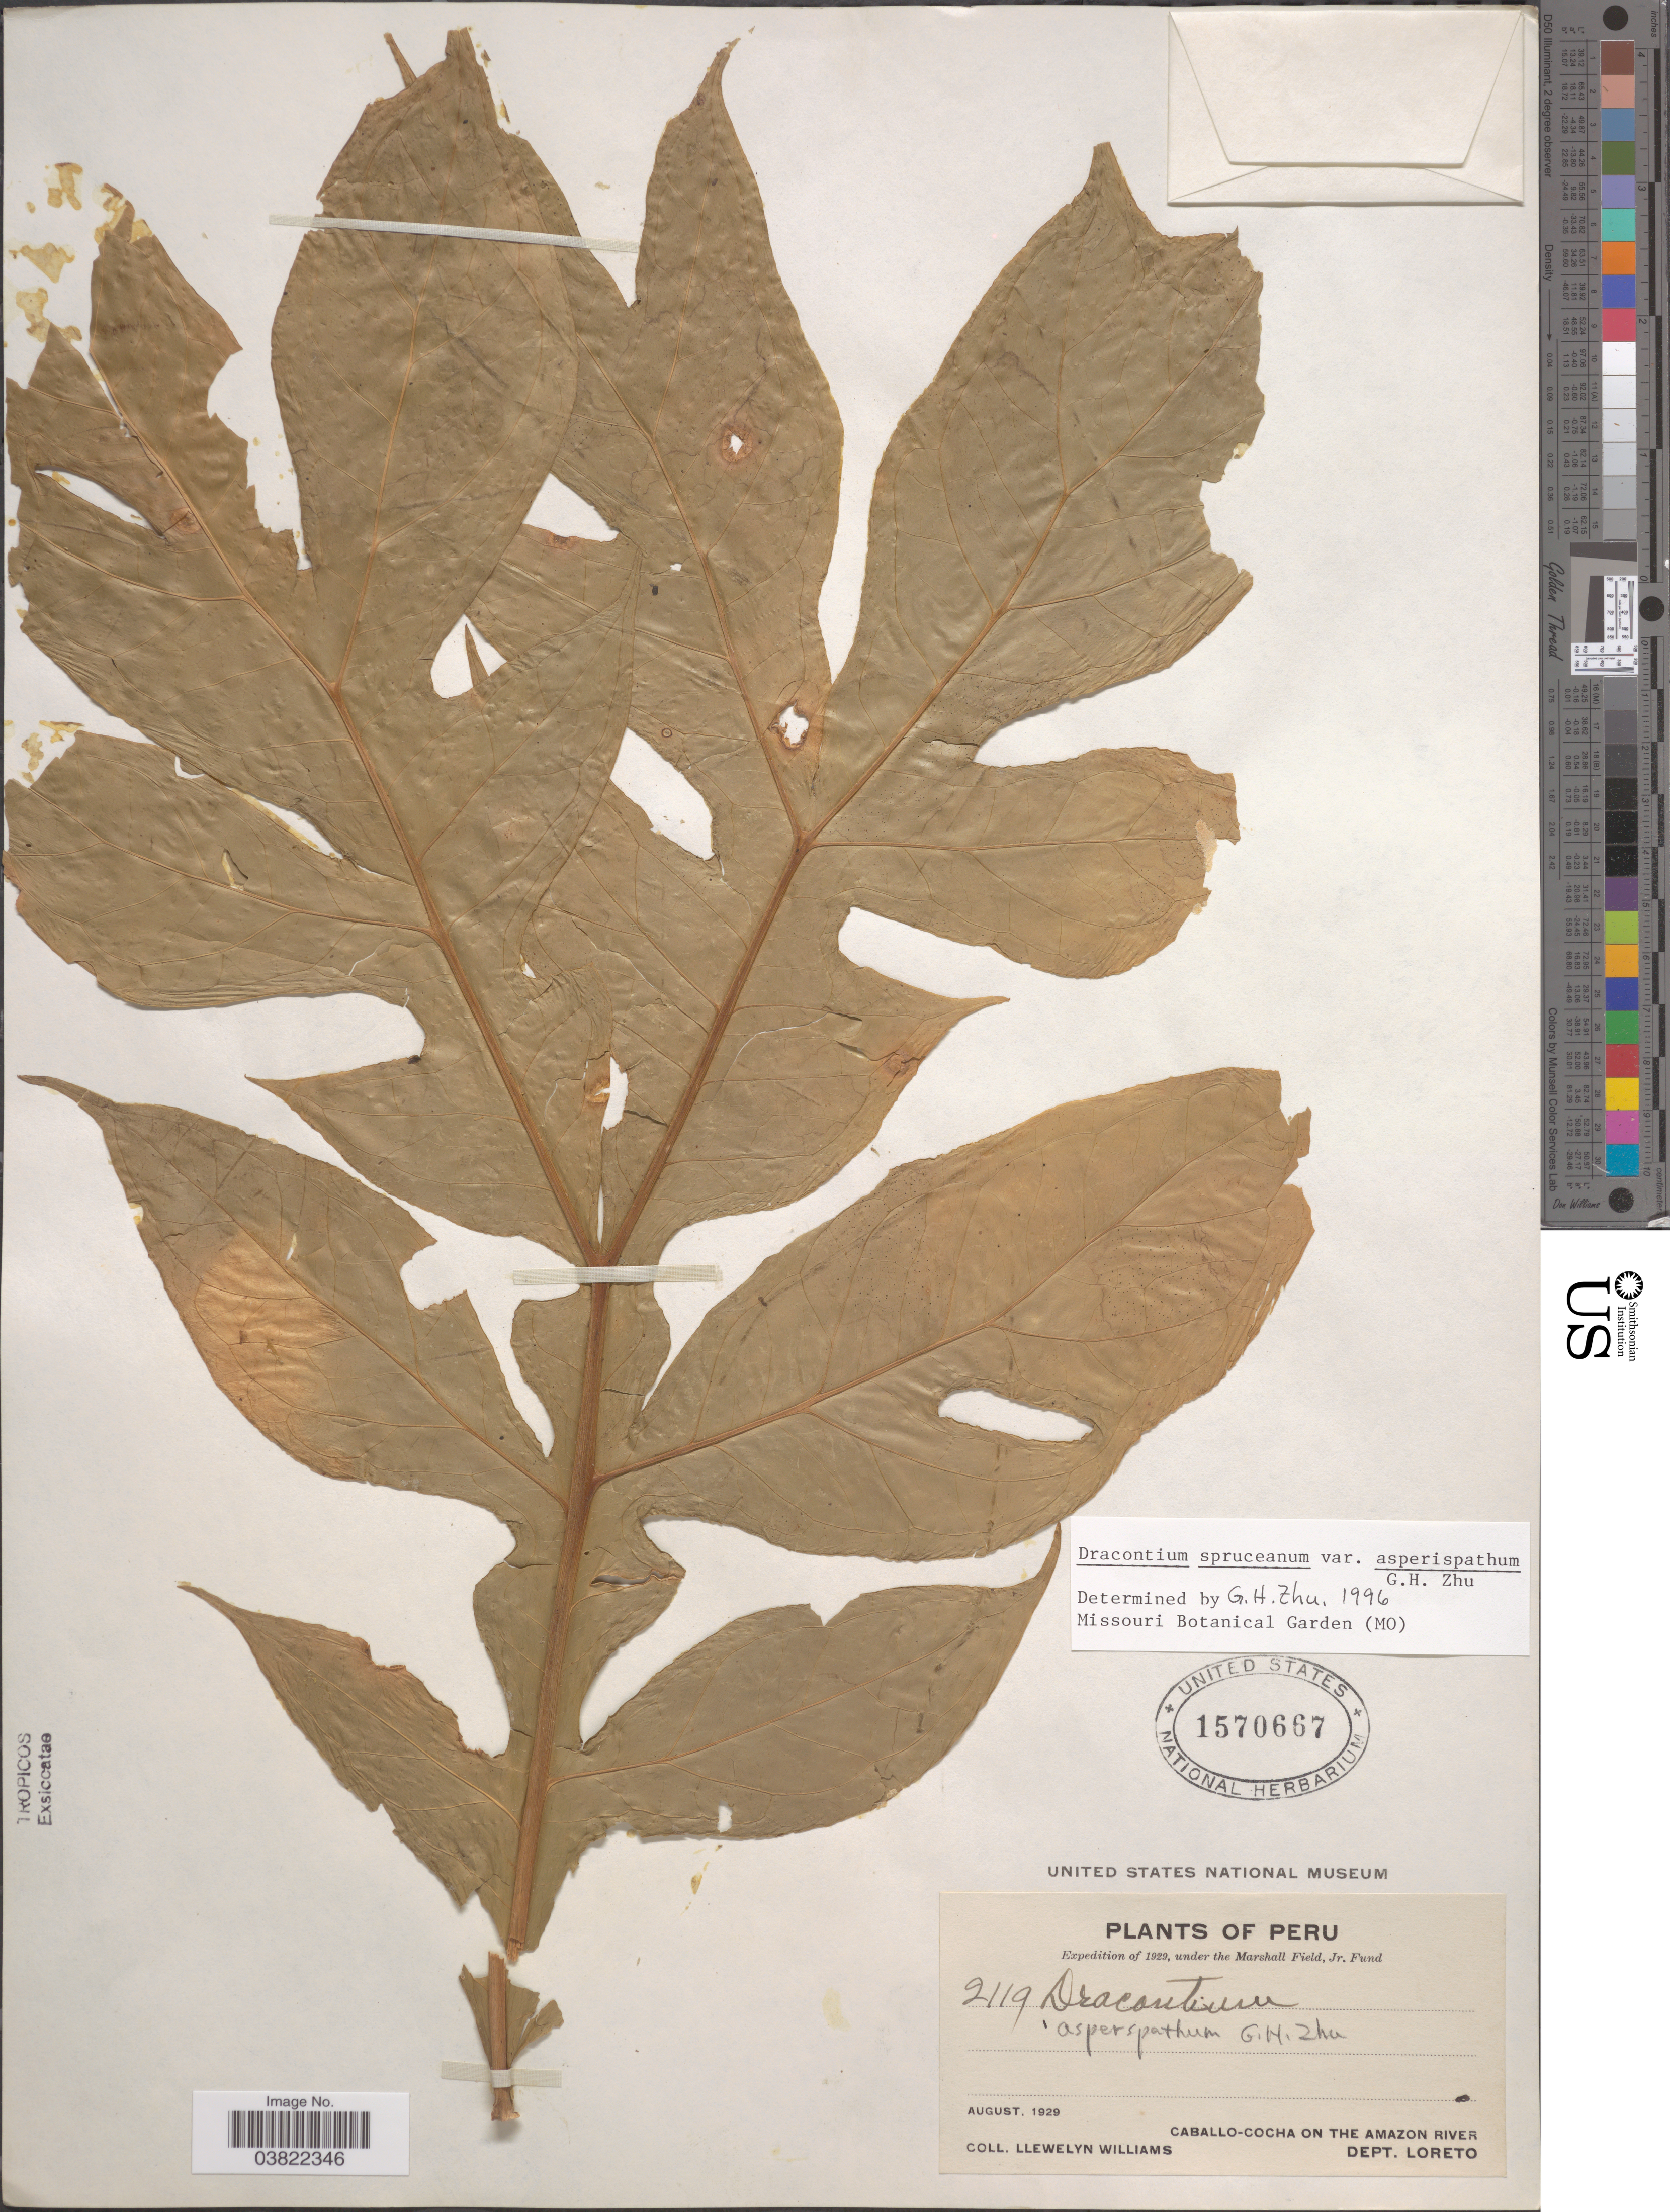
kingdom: Plantae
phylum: Tracheophyta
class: Liliopsida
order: Alismatales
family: Araceae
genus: Dracontium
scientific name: Dracontium spruceanum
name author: (Schott) G.H. Zhu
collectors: Ll. Williams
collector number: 2119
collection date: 1929-08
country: Peru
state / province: Loreto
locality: Caballo-cocha on the Amazon River. Dept. Loreto.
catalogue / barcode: US 1570667